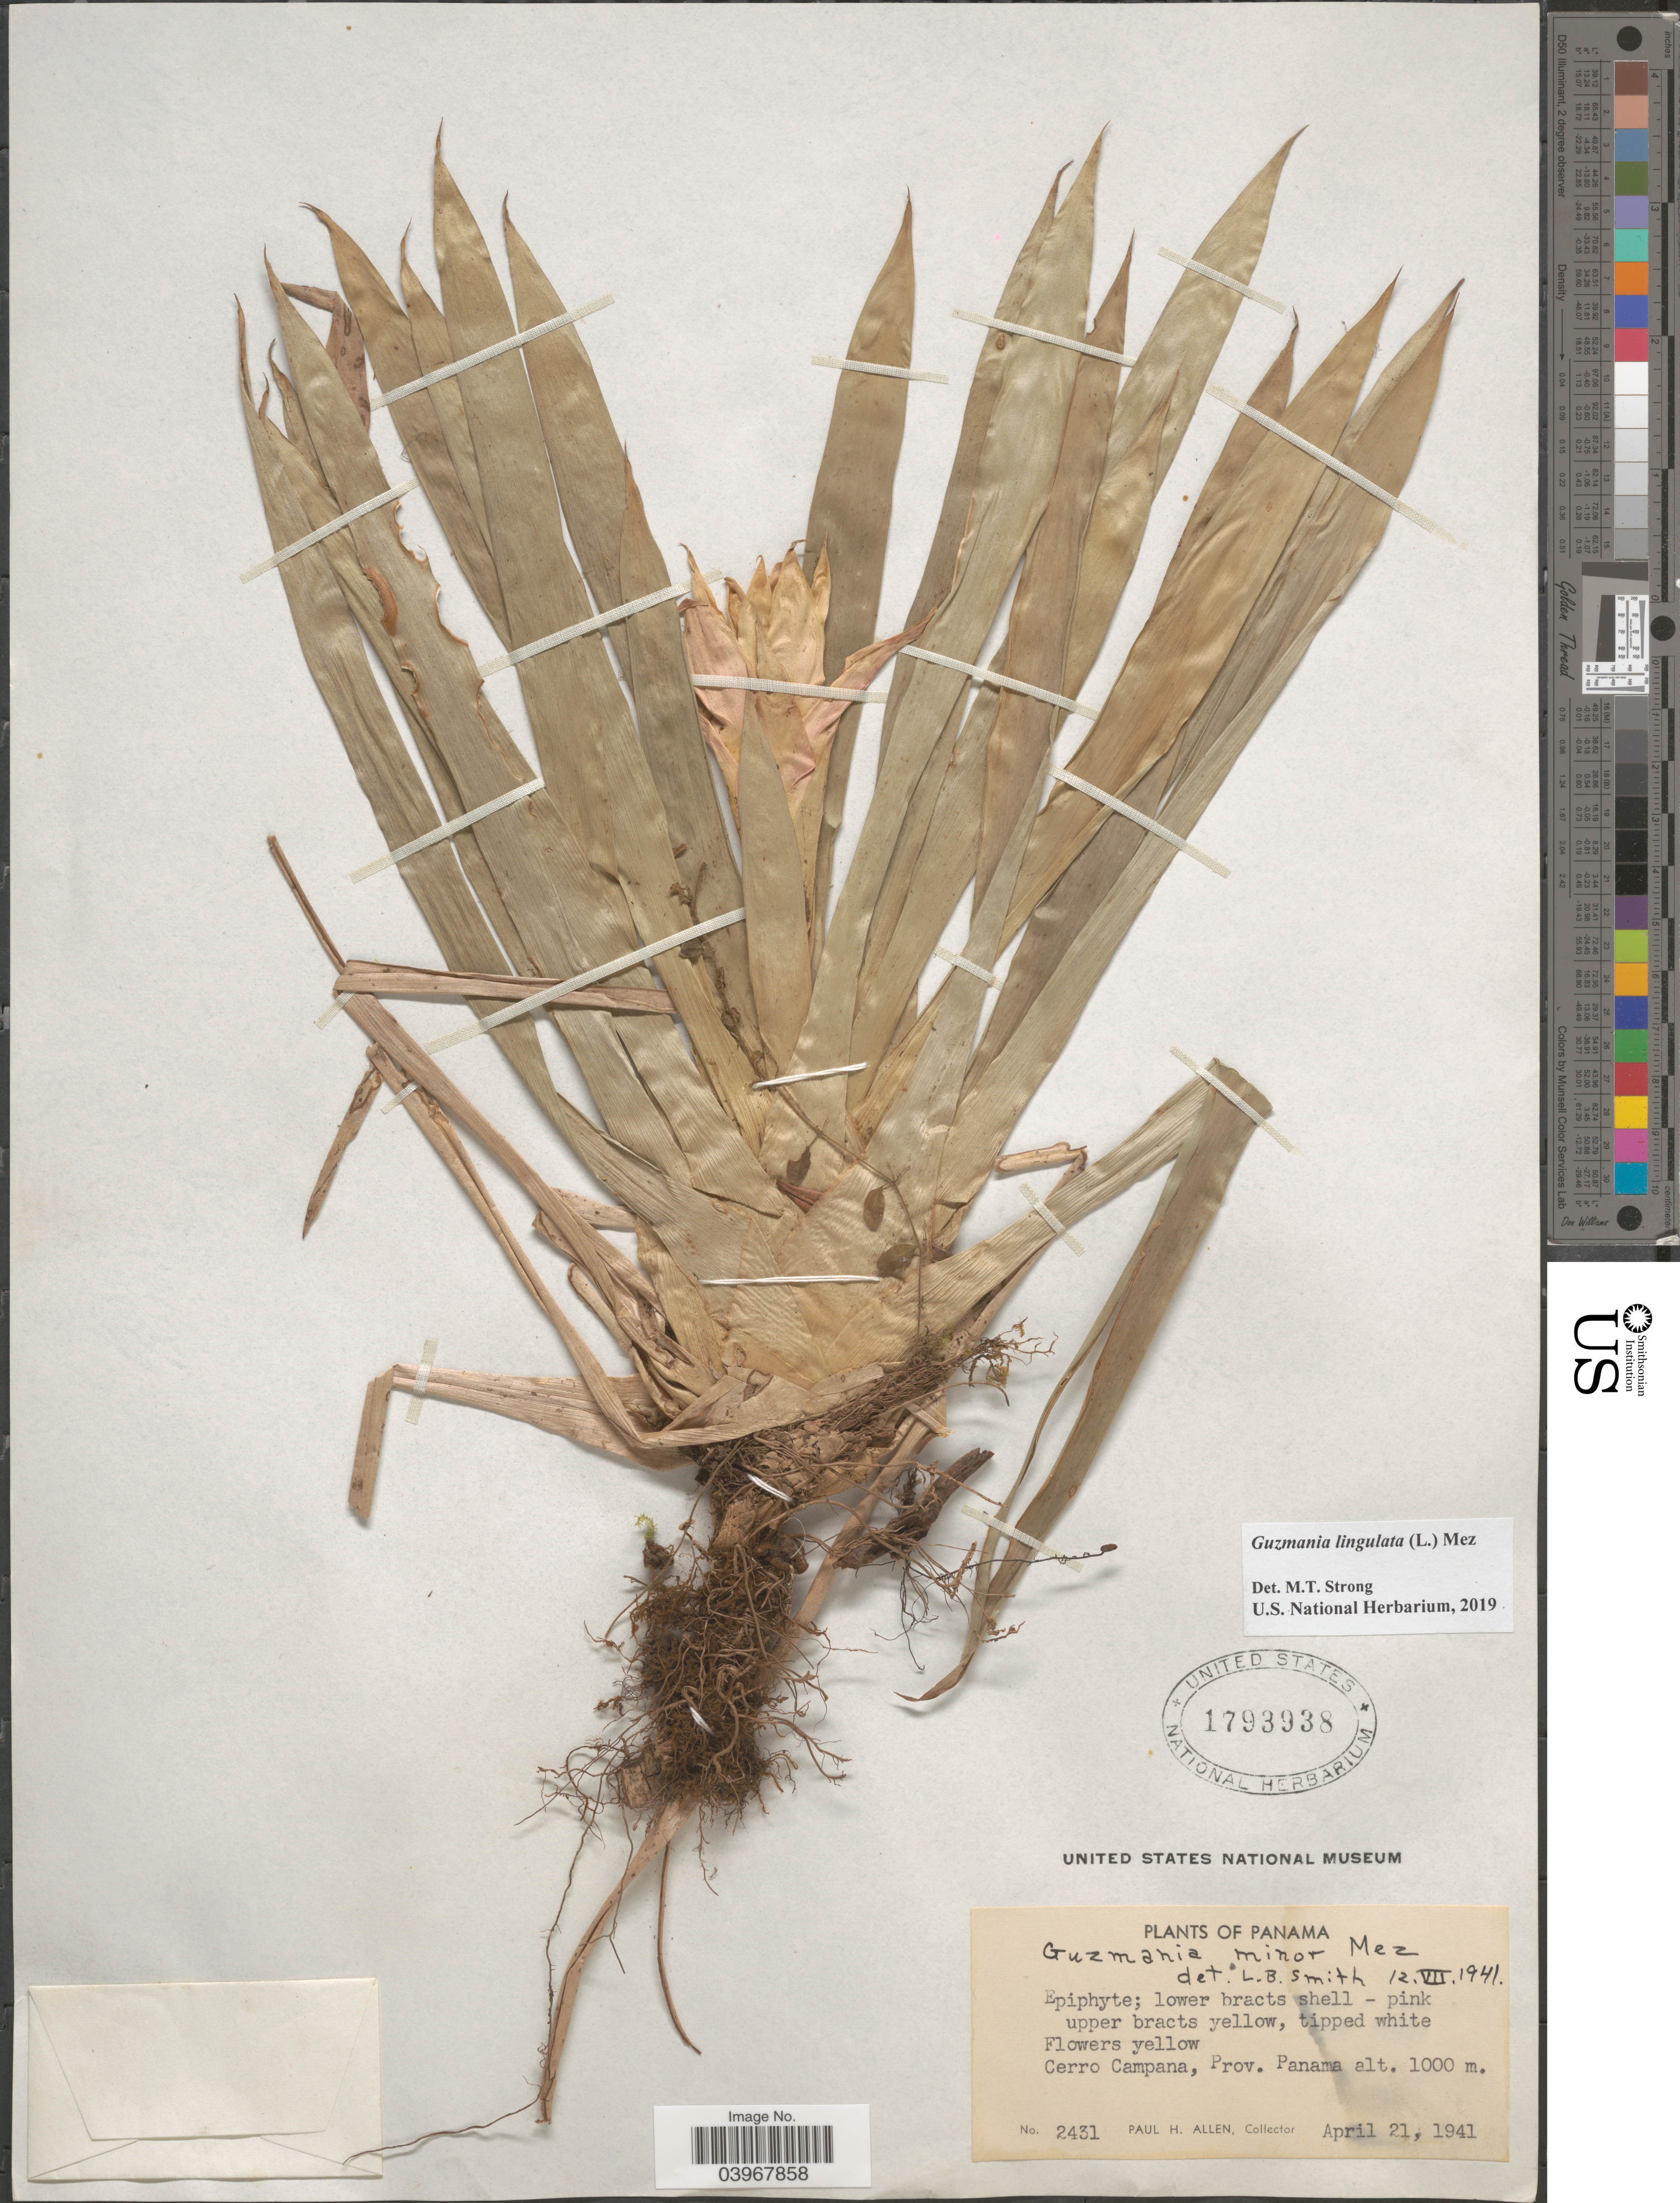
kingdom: Plantae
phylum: Tracheophyta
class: Liliopsida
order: Poales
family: Bromeliaceae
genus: Guzmania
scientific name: Guzmania lingulata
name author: (L.) Mez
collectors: P. H. Allen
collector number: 2431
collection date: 1941-04-21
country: Panama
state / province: Panamá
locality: Cerro Campana.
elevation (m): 1000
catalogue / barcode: US 1793938